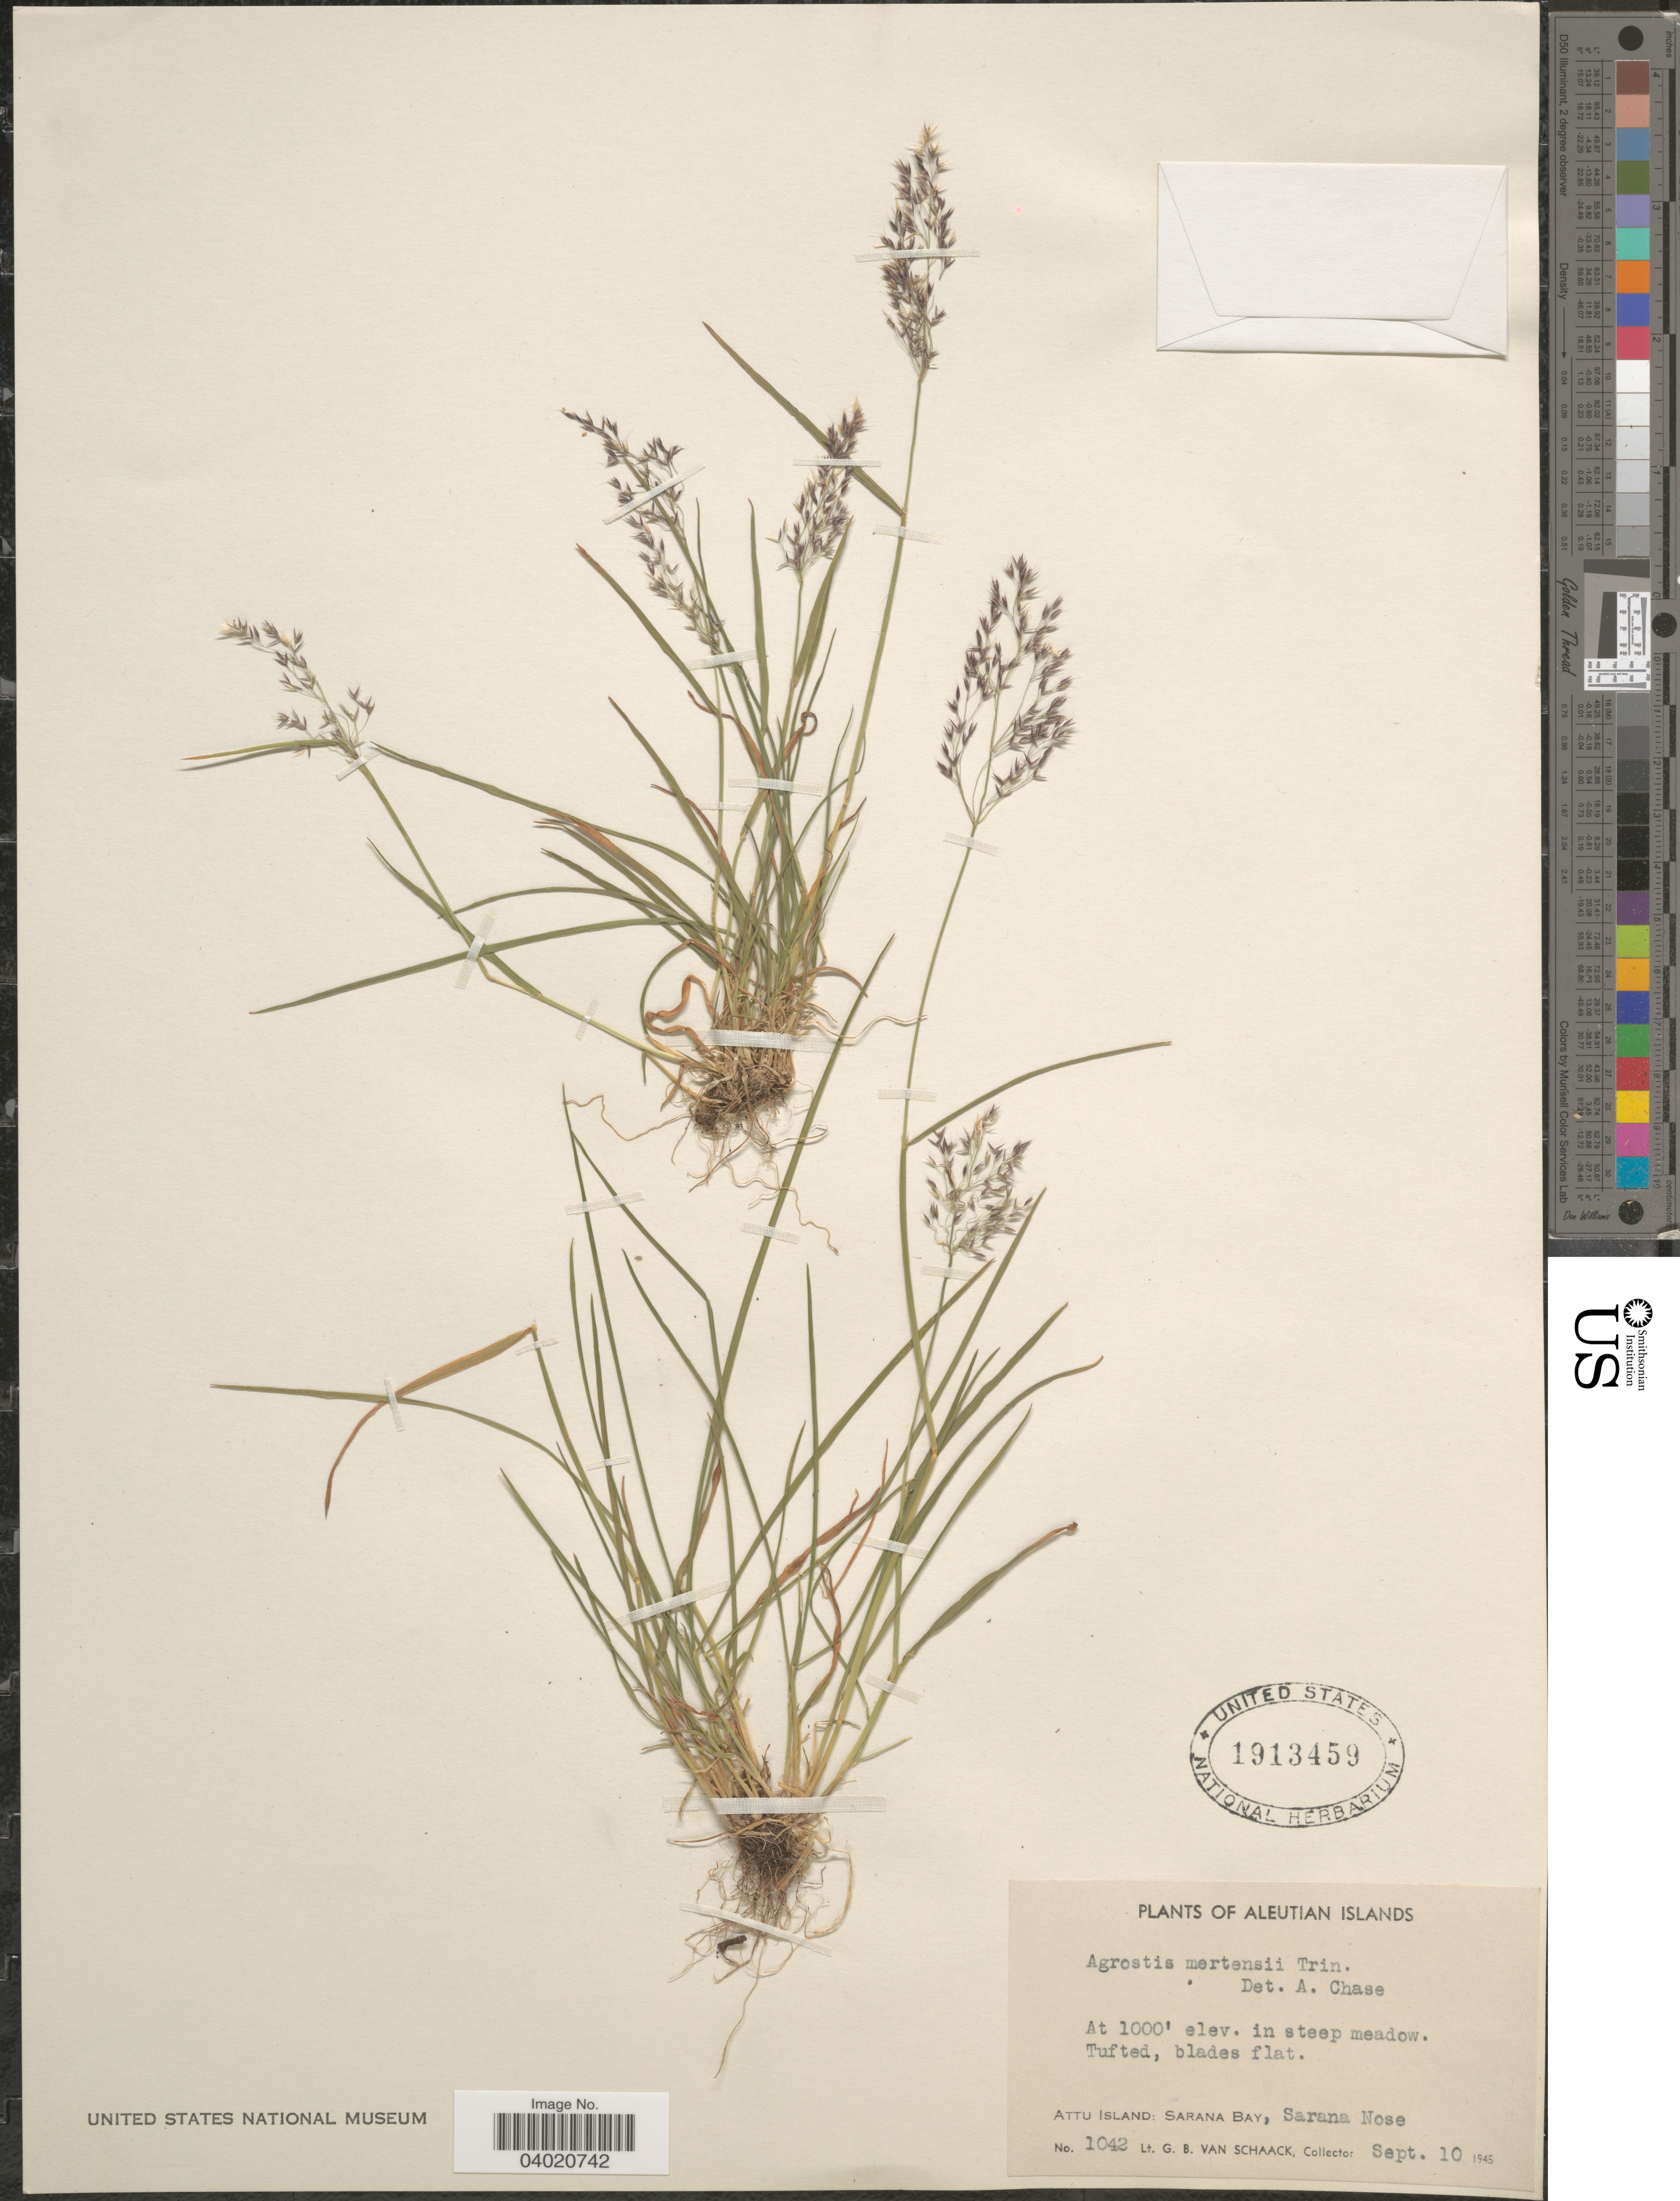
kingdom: Plantae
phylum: Tracheophyta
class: Liliopsida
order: Poales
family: Poaceae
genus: Agrostis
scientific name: Agrostis mertensii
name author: Trin.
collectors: G. Van Schaack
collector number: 1042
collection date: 1945-09-10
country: United States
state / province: Alaska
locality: Aleutian Islands. Attu Island: Sarana Bay, Sarana Nose.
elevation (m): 305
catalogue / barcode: US 1913459